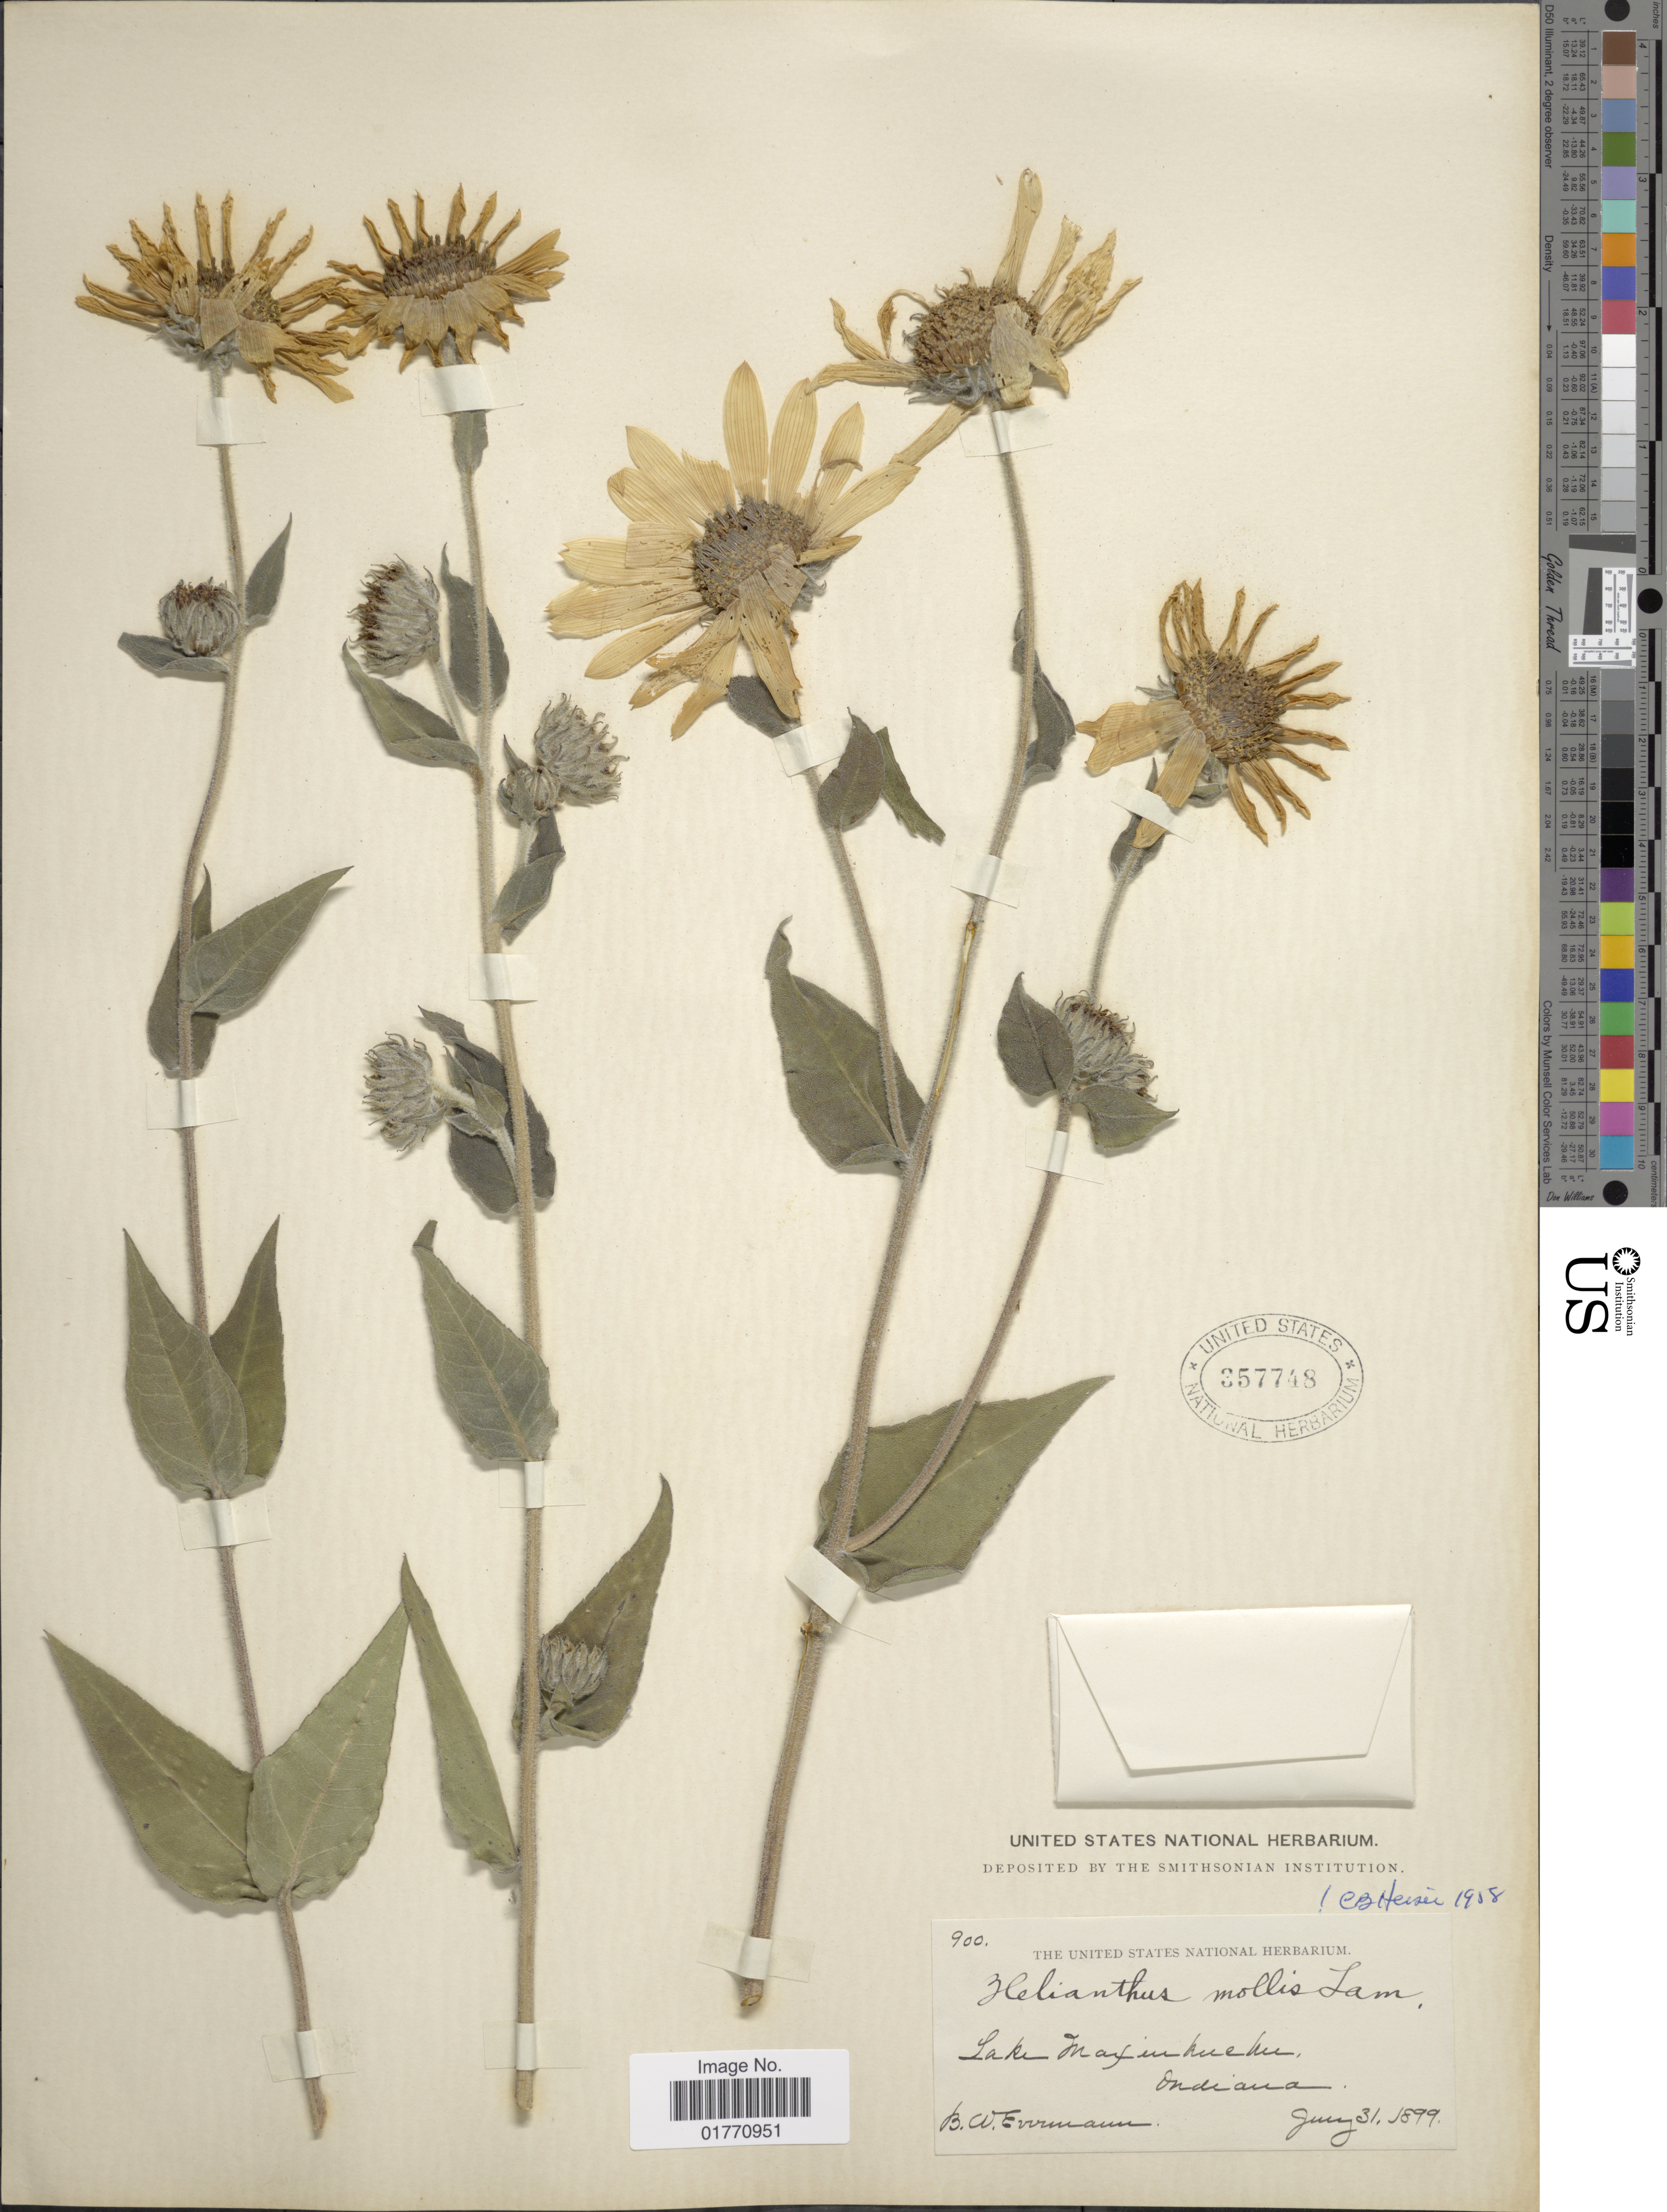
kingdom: Plantae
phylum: Tracheophyta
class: Magnoliopsida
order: Asterales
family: Asteraceae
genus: Helianthus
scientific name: Helianthus mollis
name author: Lam.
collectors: B. W. Evermann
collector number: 900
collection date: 1899-07-31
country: United States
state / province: Indiana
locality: Lake Maxinkuckee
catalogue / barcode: US 357748